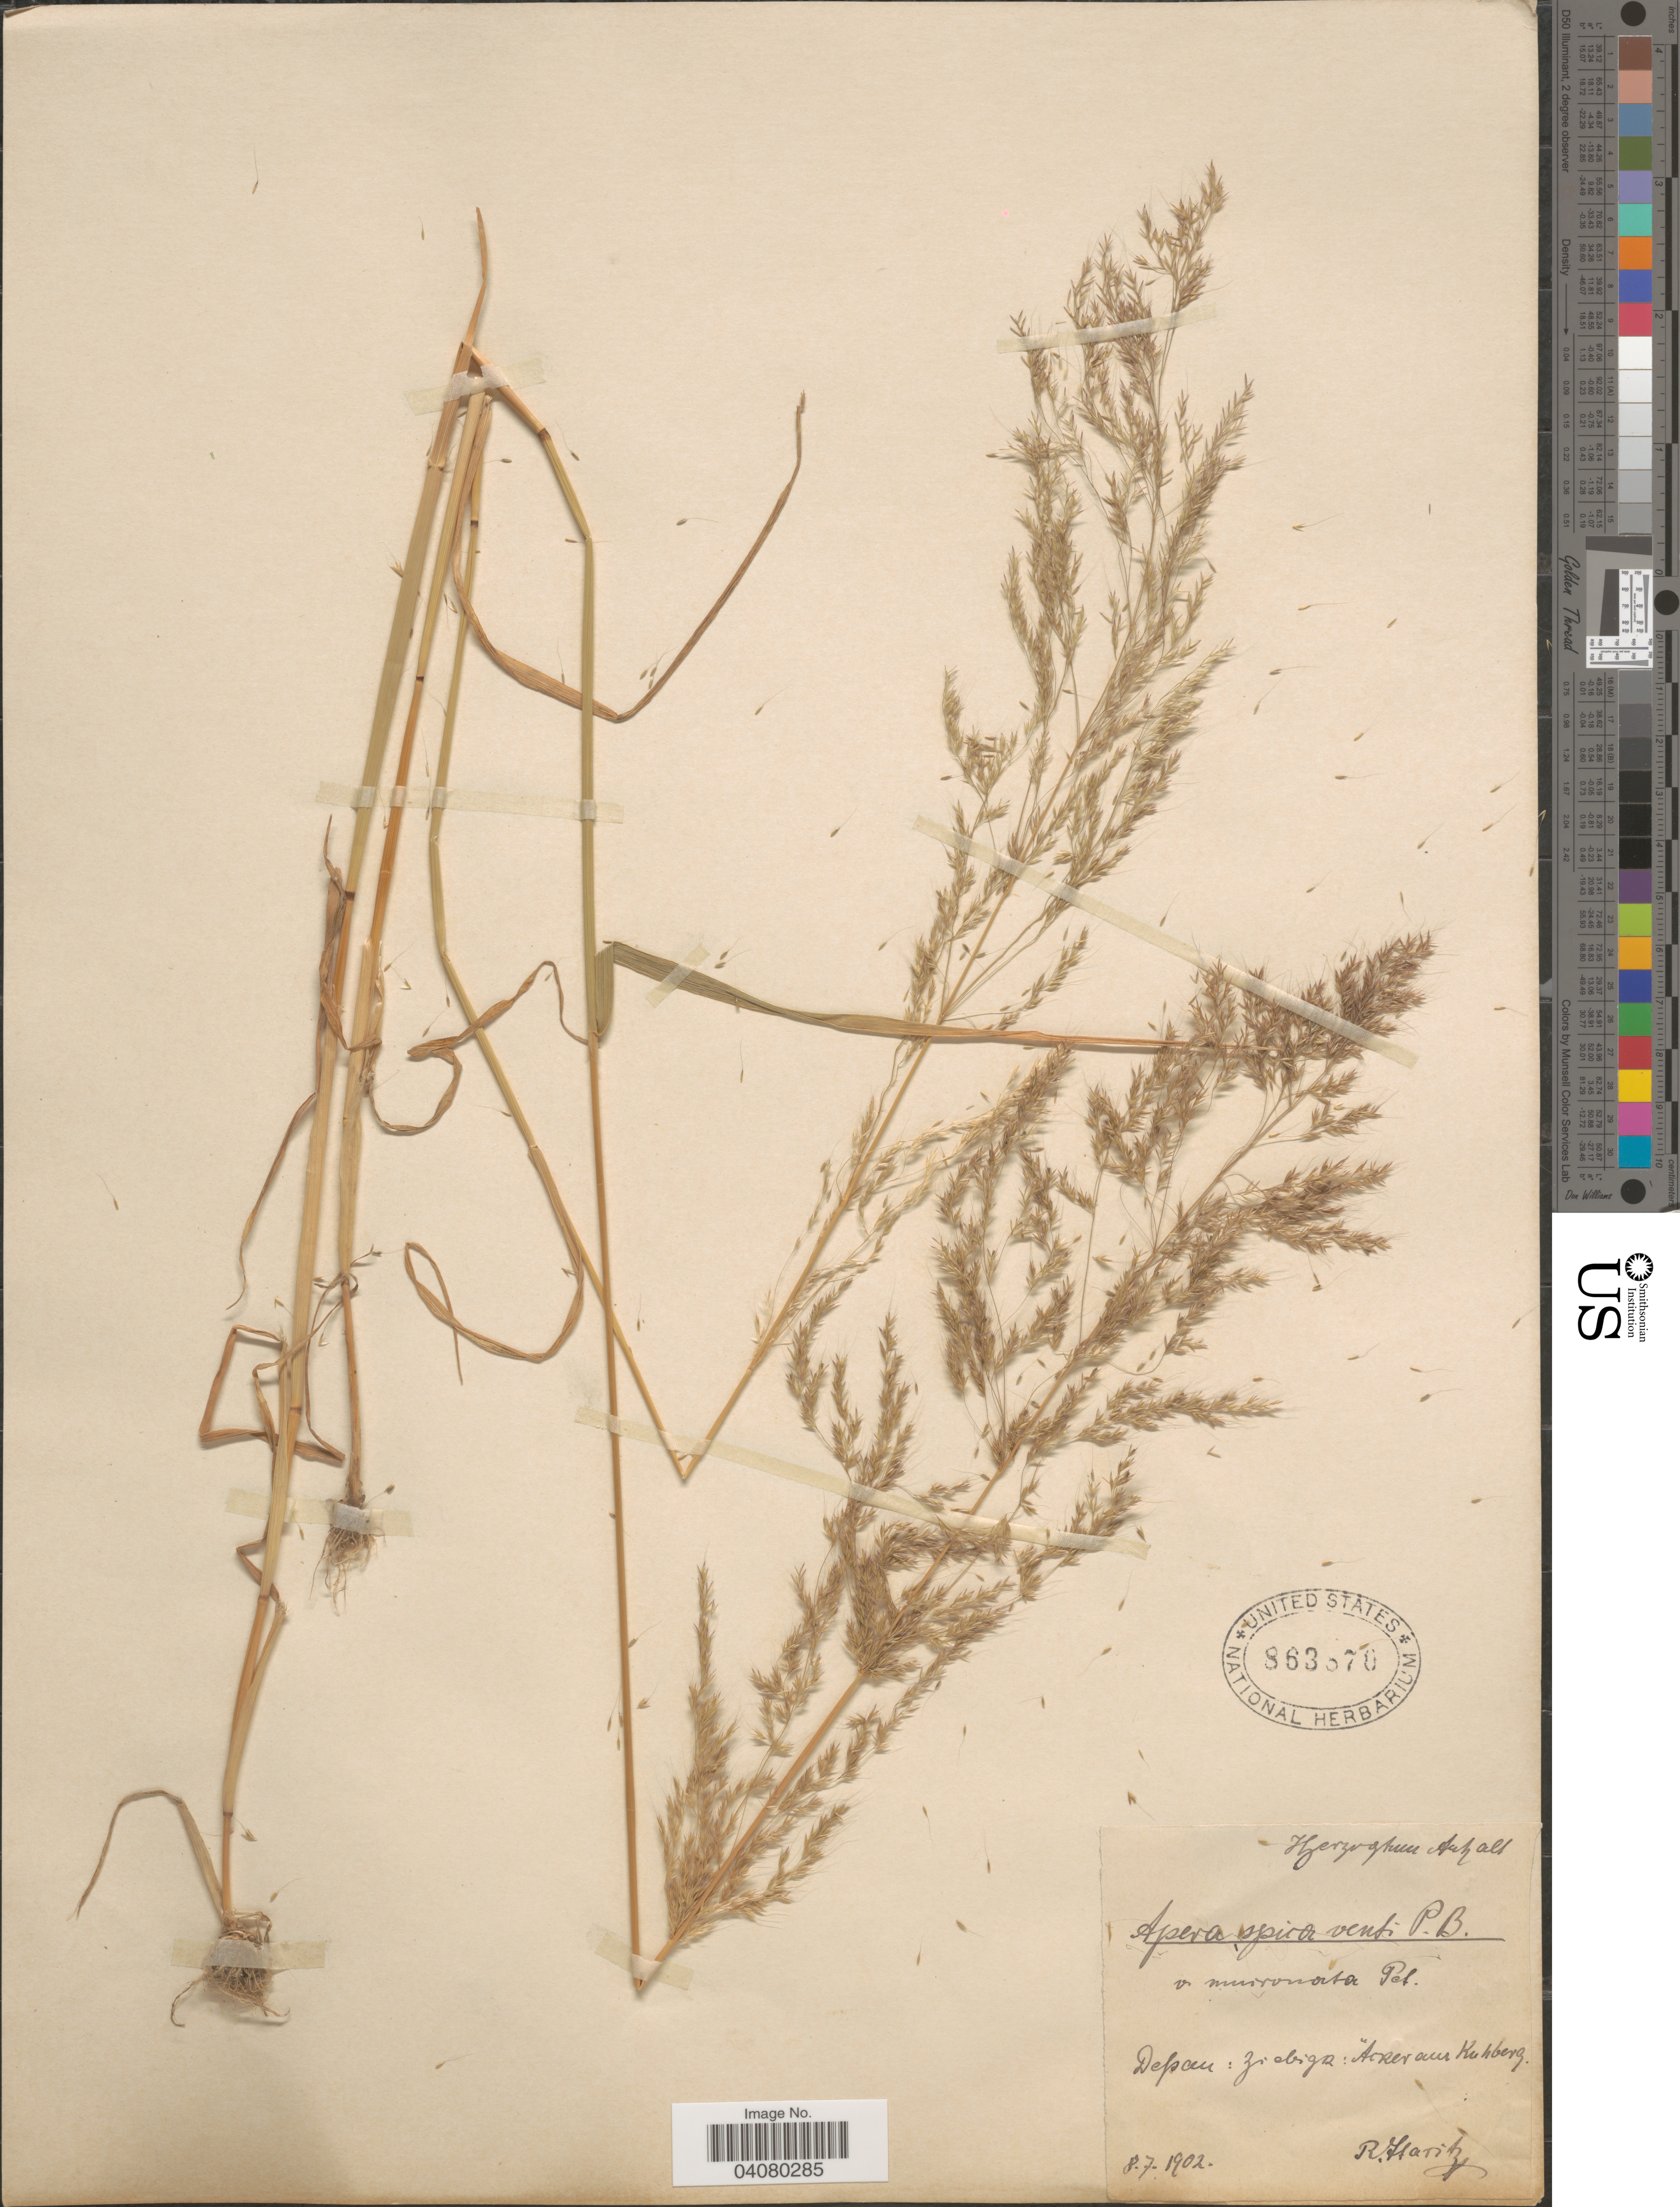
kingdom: Plantae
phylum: Tracheophyta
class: Liliopsida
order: Poales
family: Poaceae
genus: Apera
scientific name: Apera spica-venti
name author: (L.) P. Beauv.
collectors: R. Staritz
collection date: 1902-07-08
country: Germany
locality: Depau: Ziabign: Acker am Kuhberg.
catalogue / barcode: US 863870